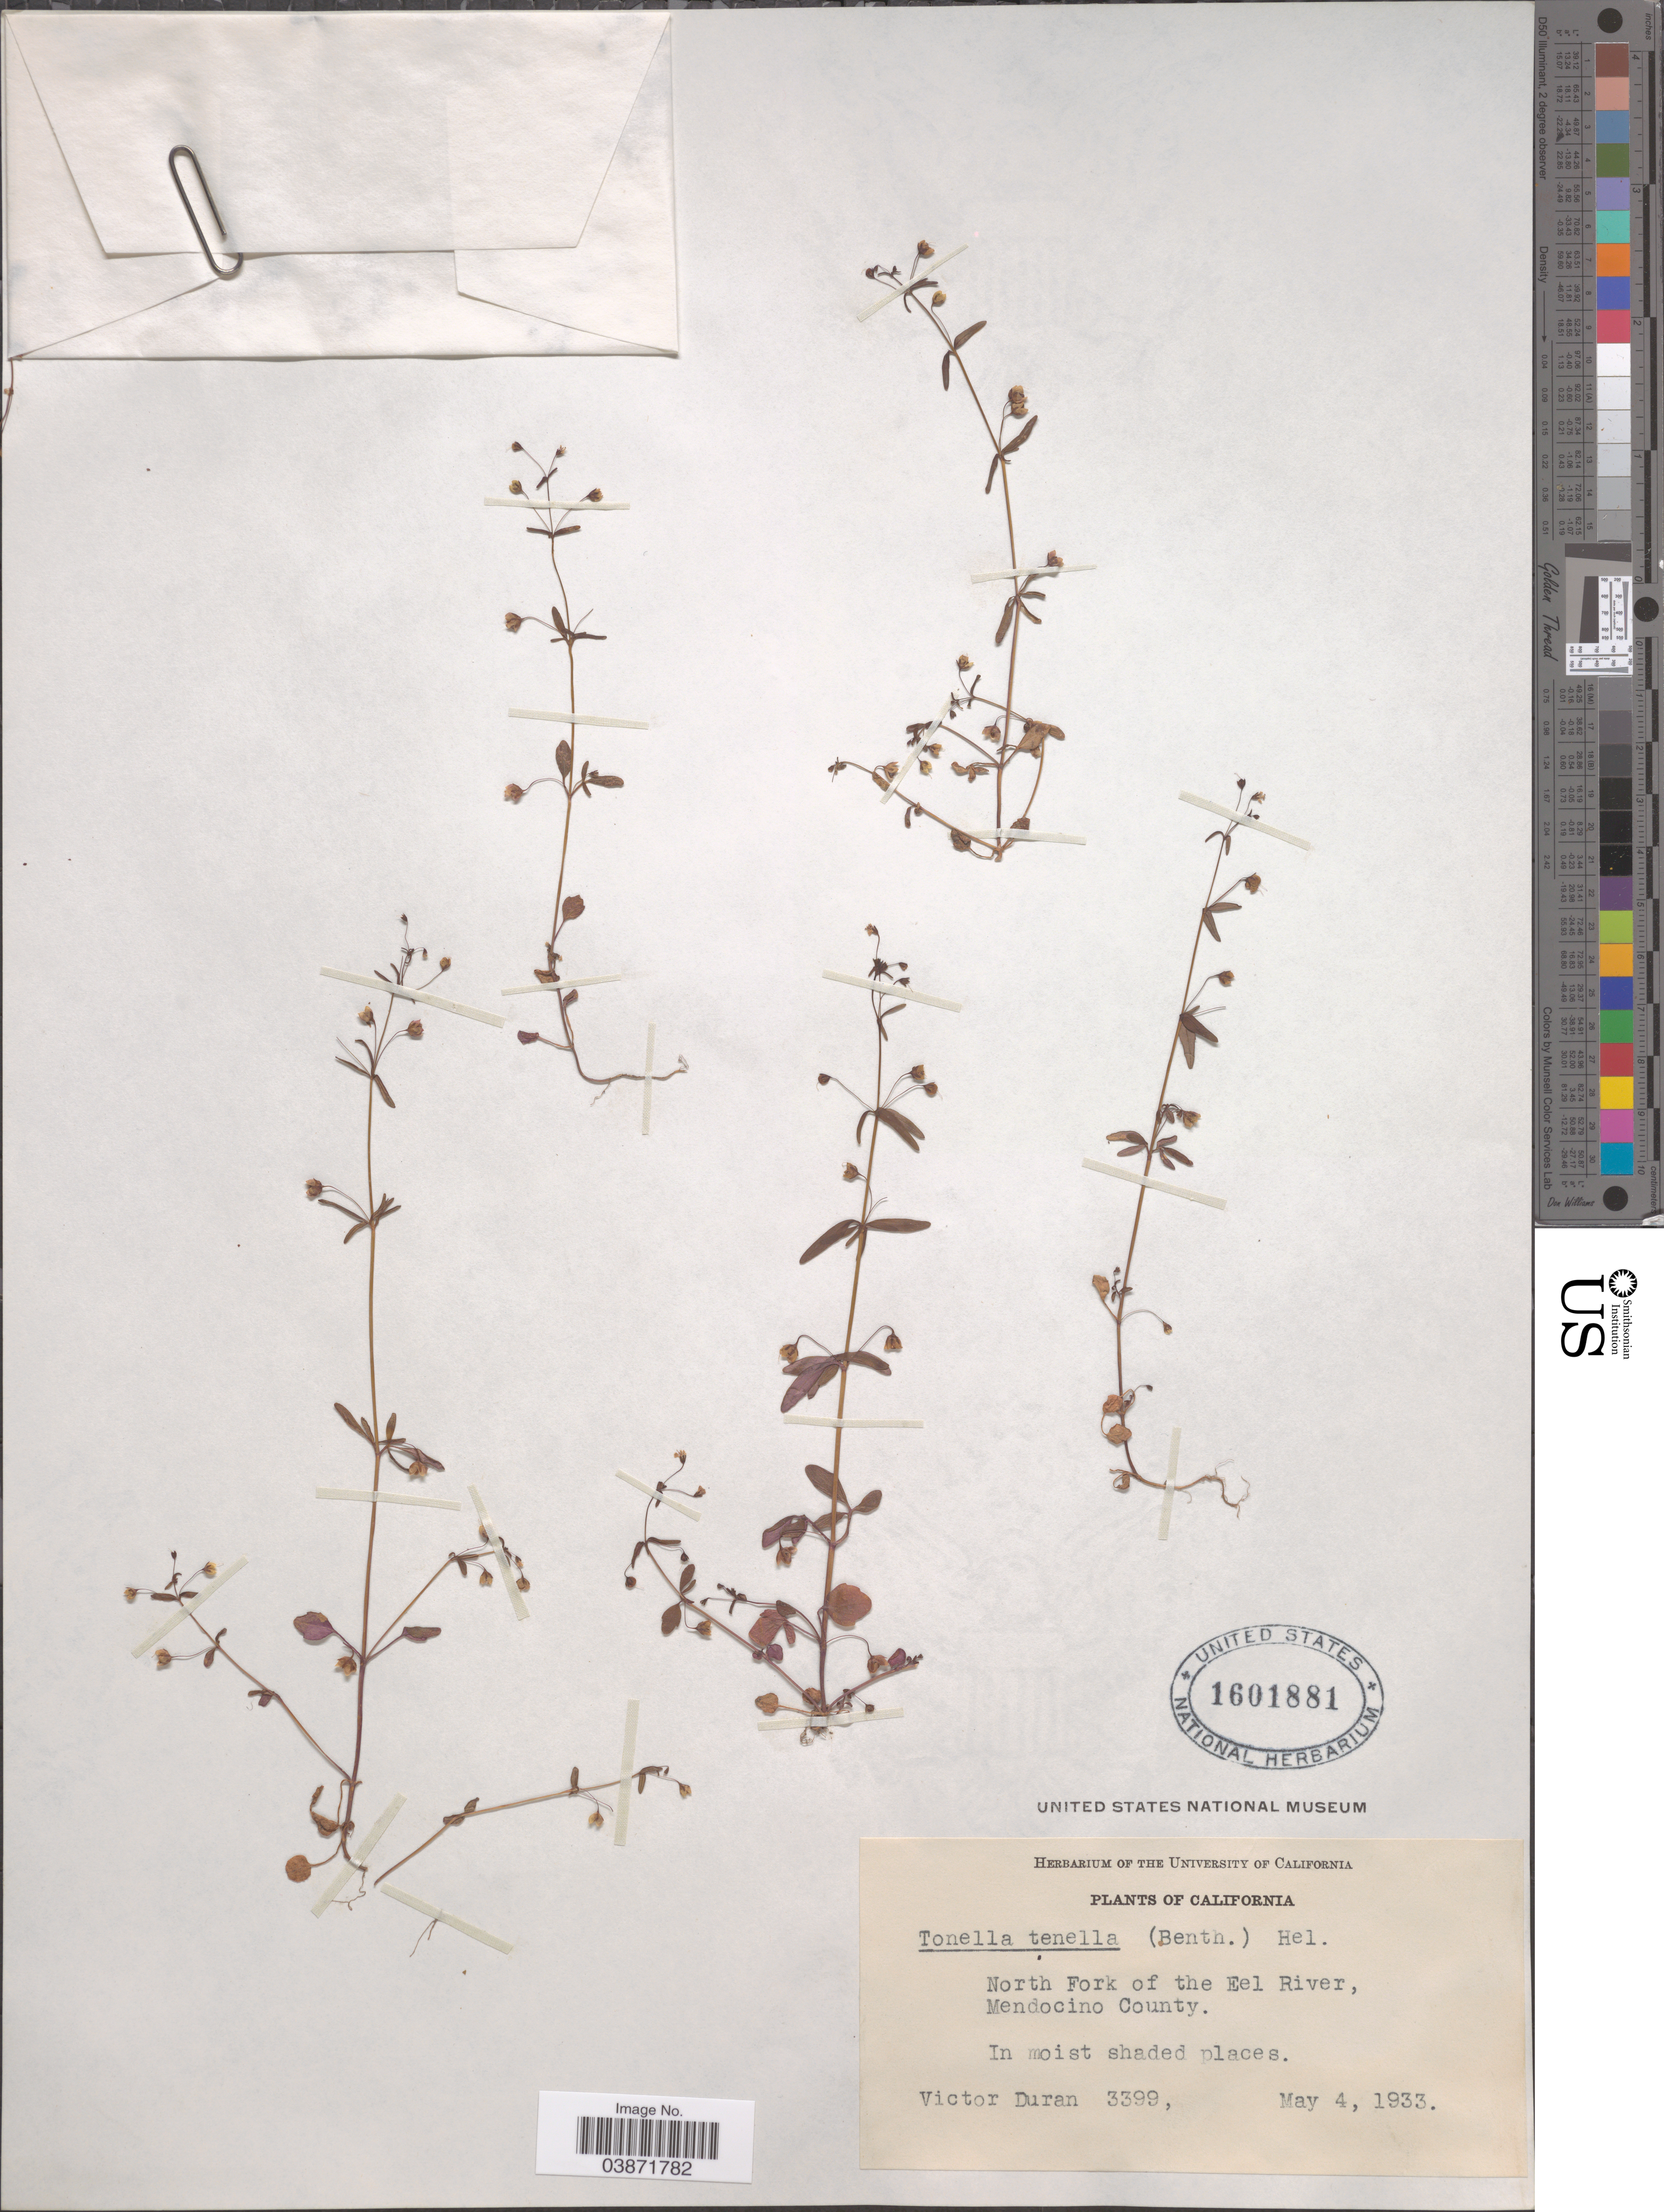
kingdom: Plantae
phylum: Tracheophyta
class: Magnoliopsida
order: Lamiales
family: Plantaginaceae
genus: Tonella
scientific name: Tonella tenella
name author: (Benth.) A. Heller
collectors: V. Duran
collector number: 3399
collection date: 1933-05-04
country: United States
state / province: California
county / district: Mendocino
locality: North Fork of the Eel River, Mendocino County.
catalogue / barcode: US 1601881